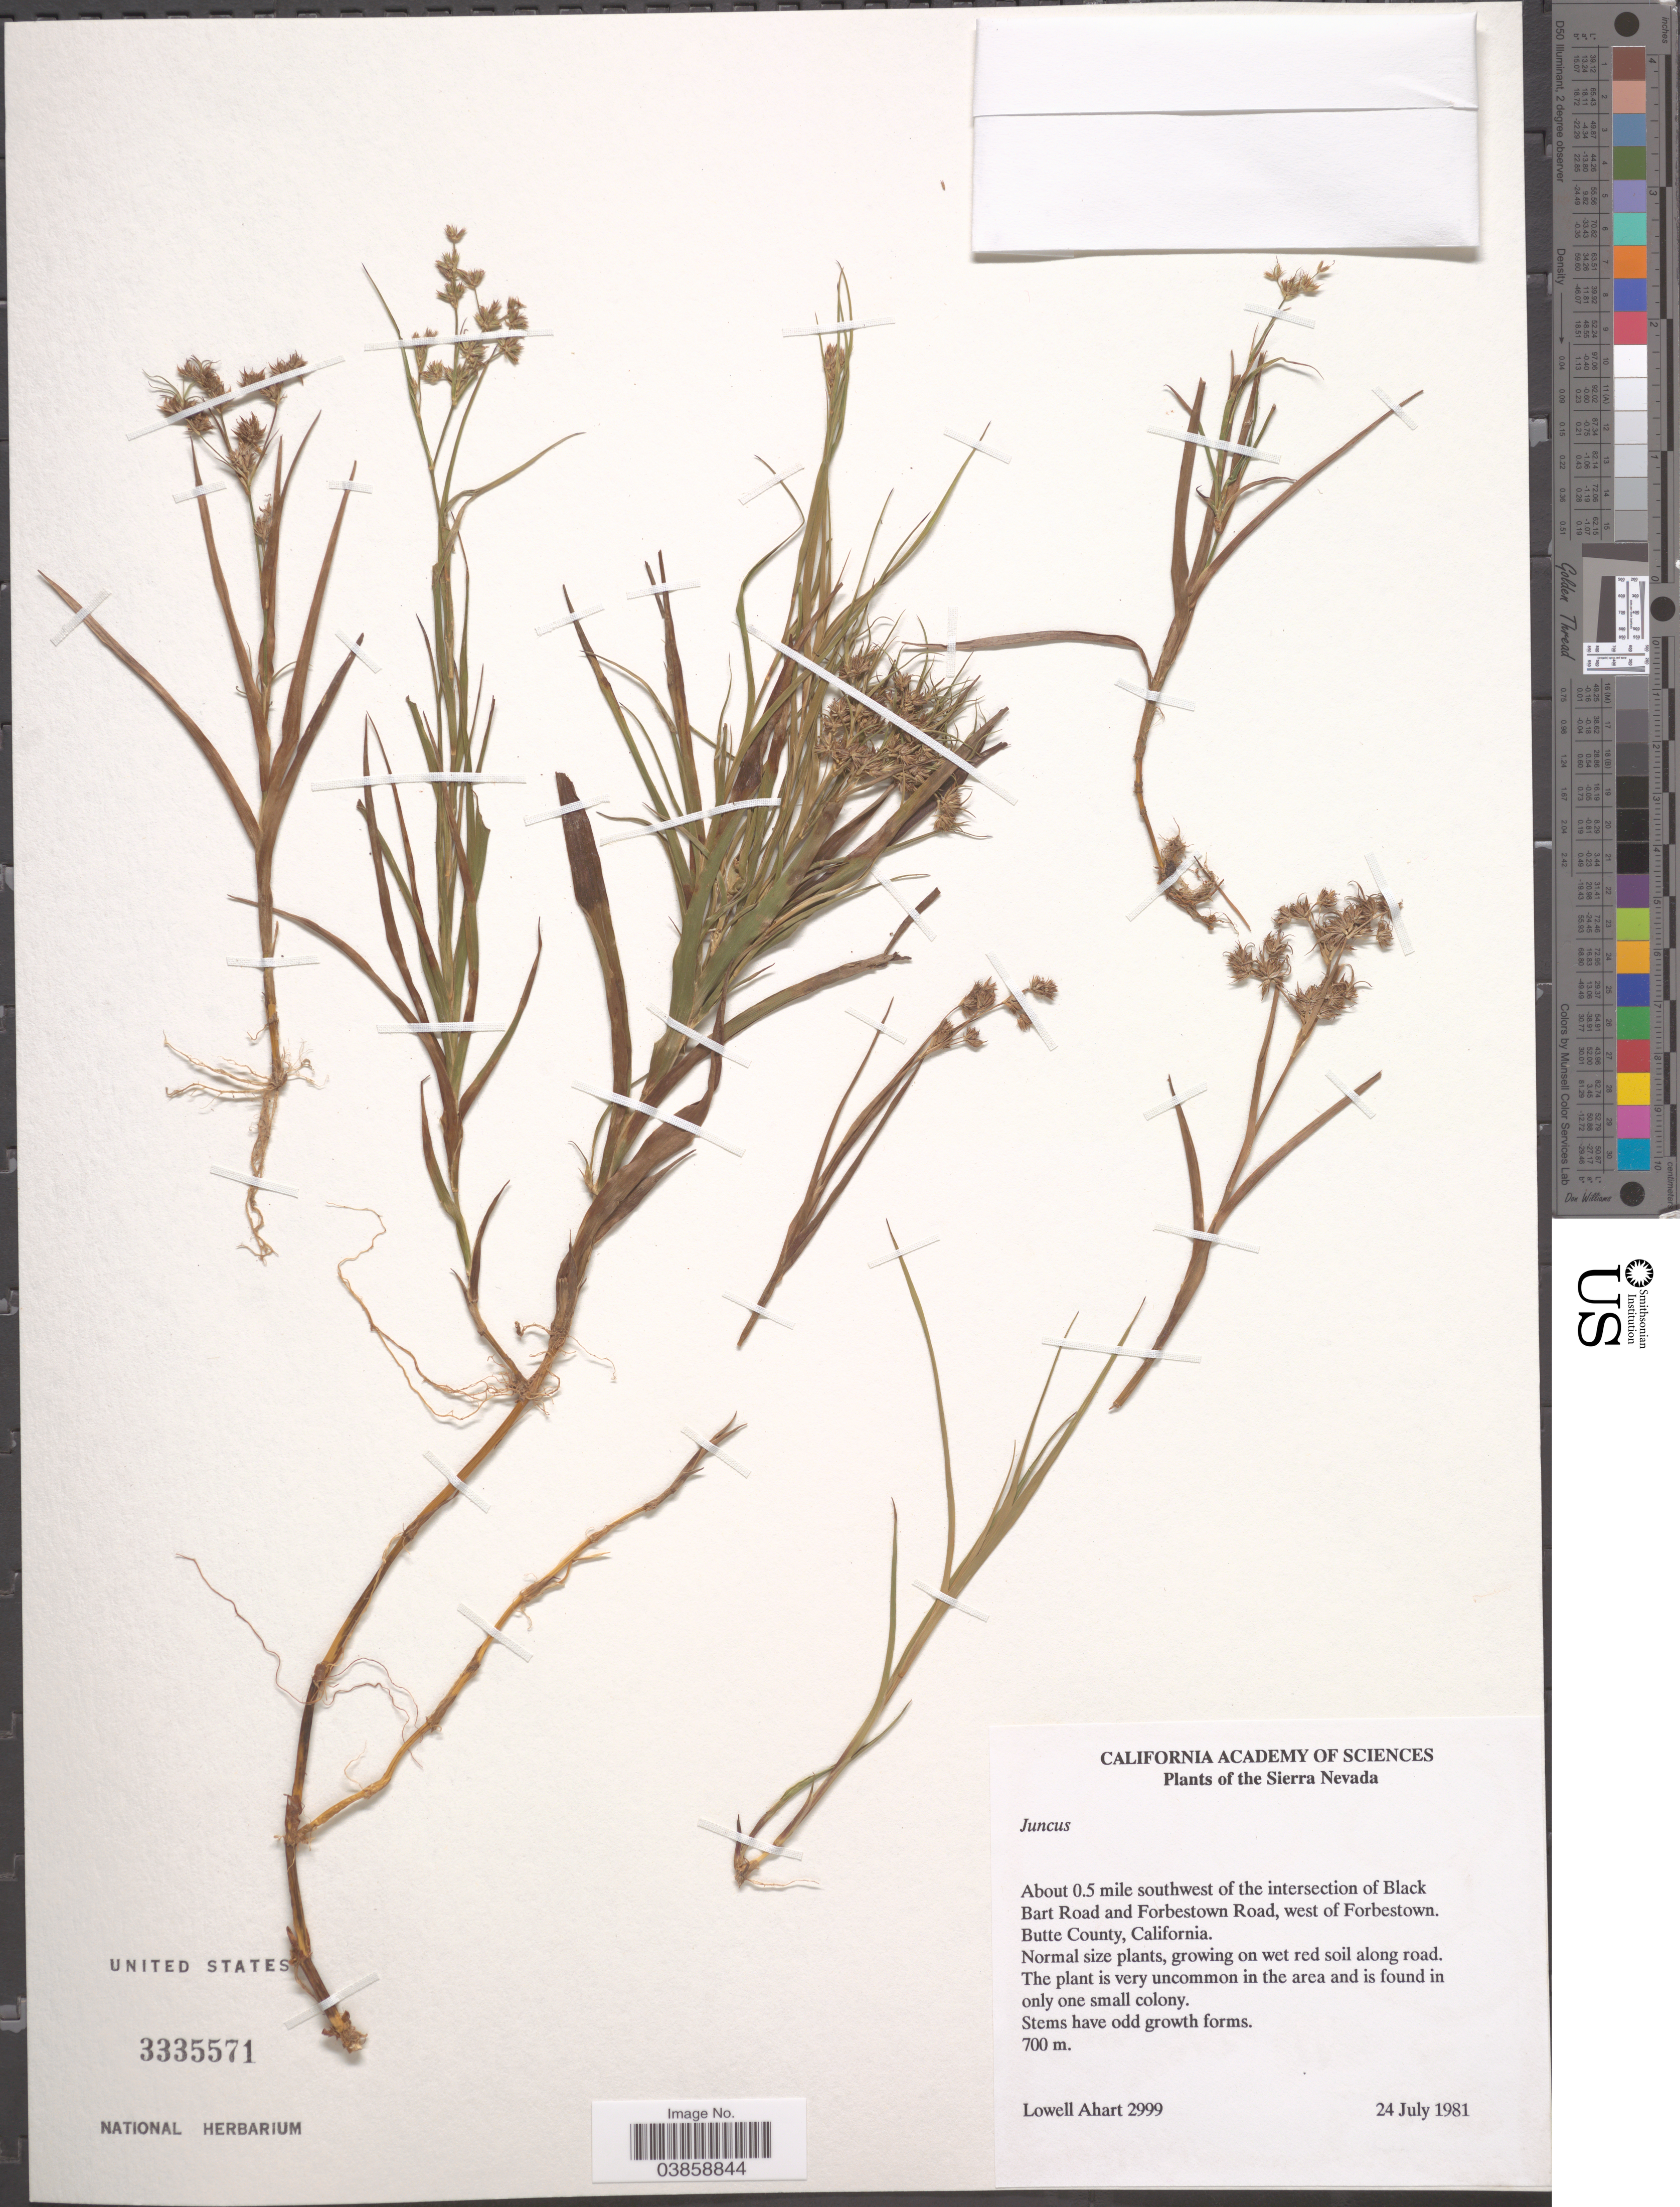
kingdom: Plantae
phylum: Tracheophyta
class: Liliopsida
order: Poales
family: Juncaceae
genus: Juncus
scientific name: Juncus sp.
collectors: L. Ahart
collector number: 2999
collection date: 1981-07-24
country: United States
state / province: California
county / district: Butte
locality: The Sierra Nevada. About 0.5 mile southwest of the intersection of Black bart Road and Forbestown Road, west of Forbestown. Butte County.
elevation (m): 700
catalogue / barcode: US 3335571